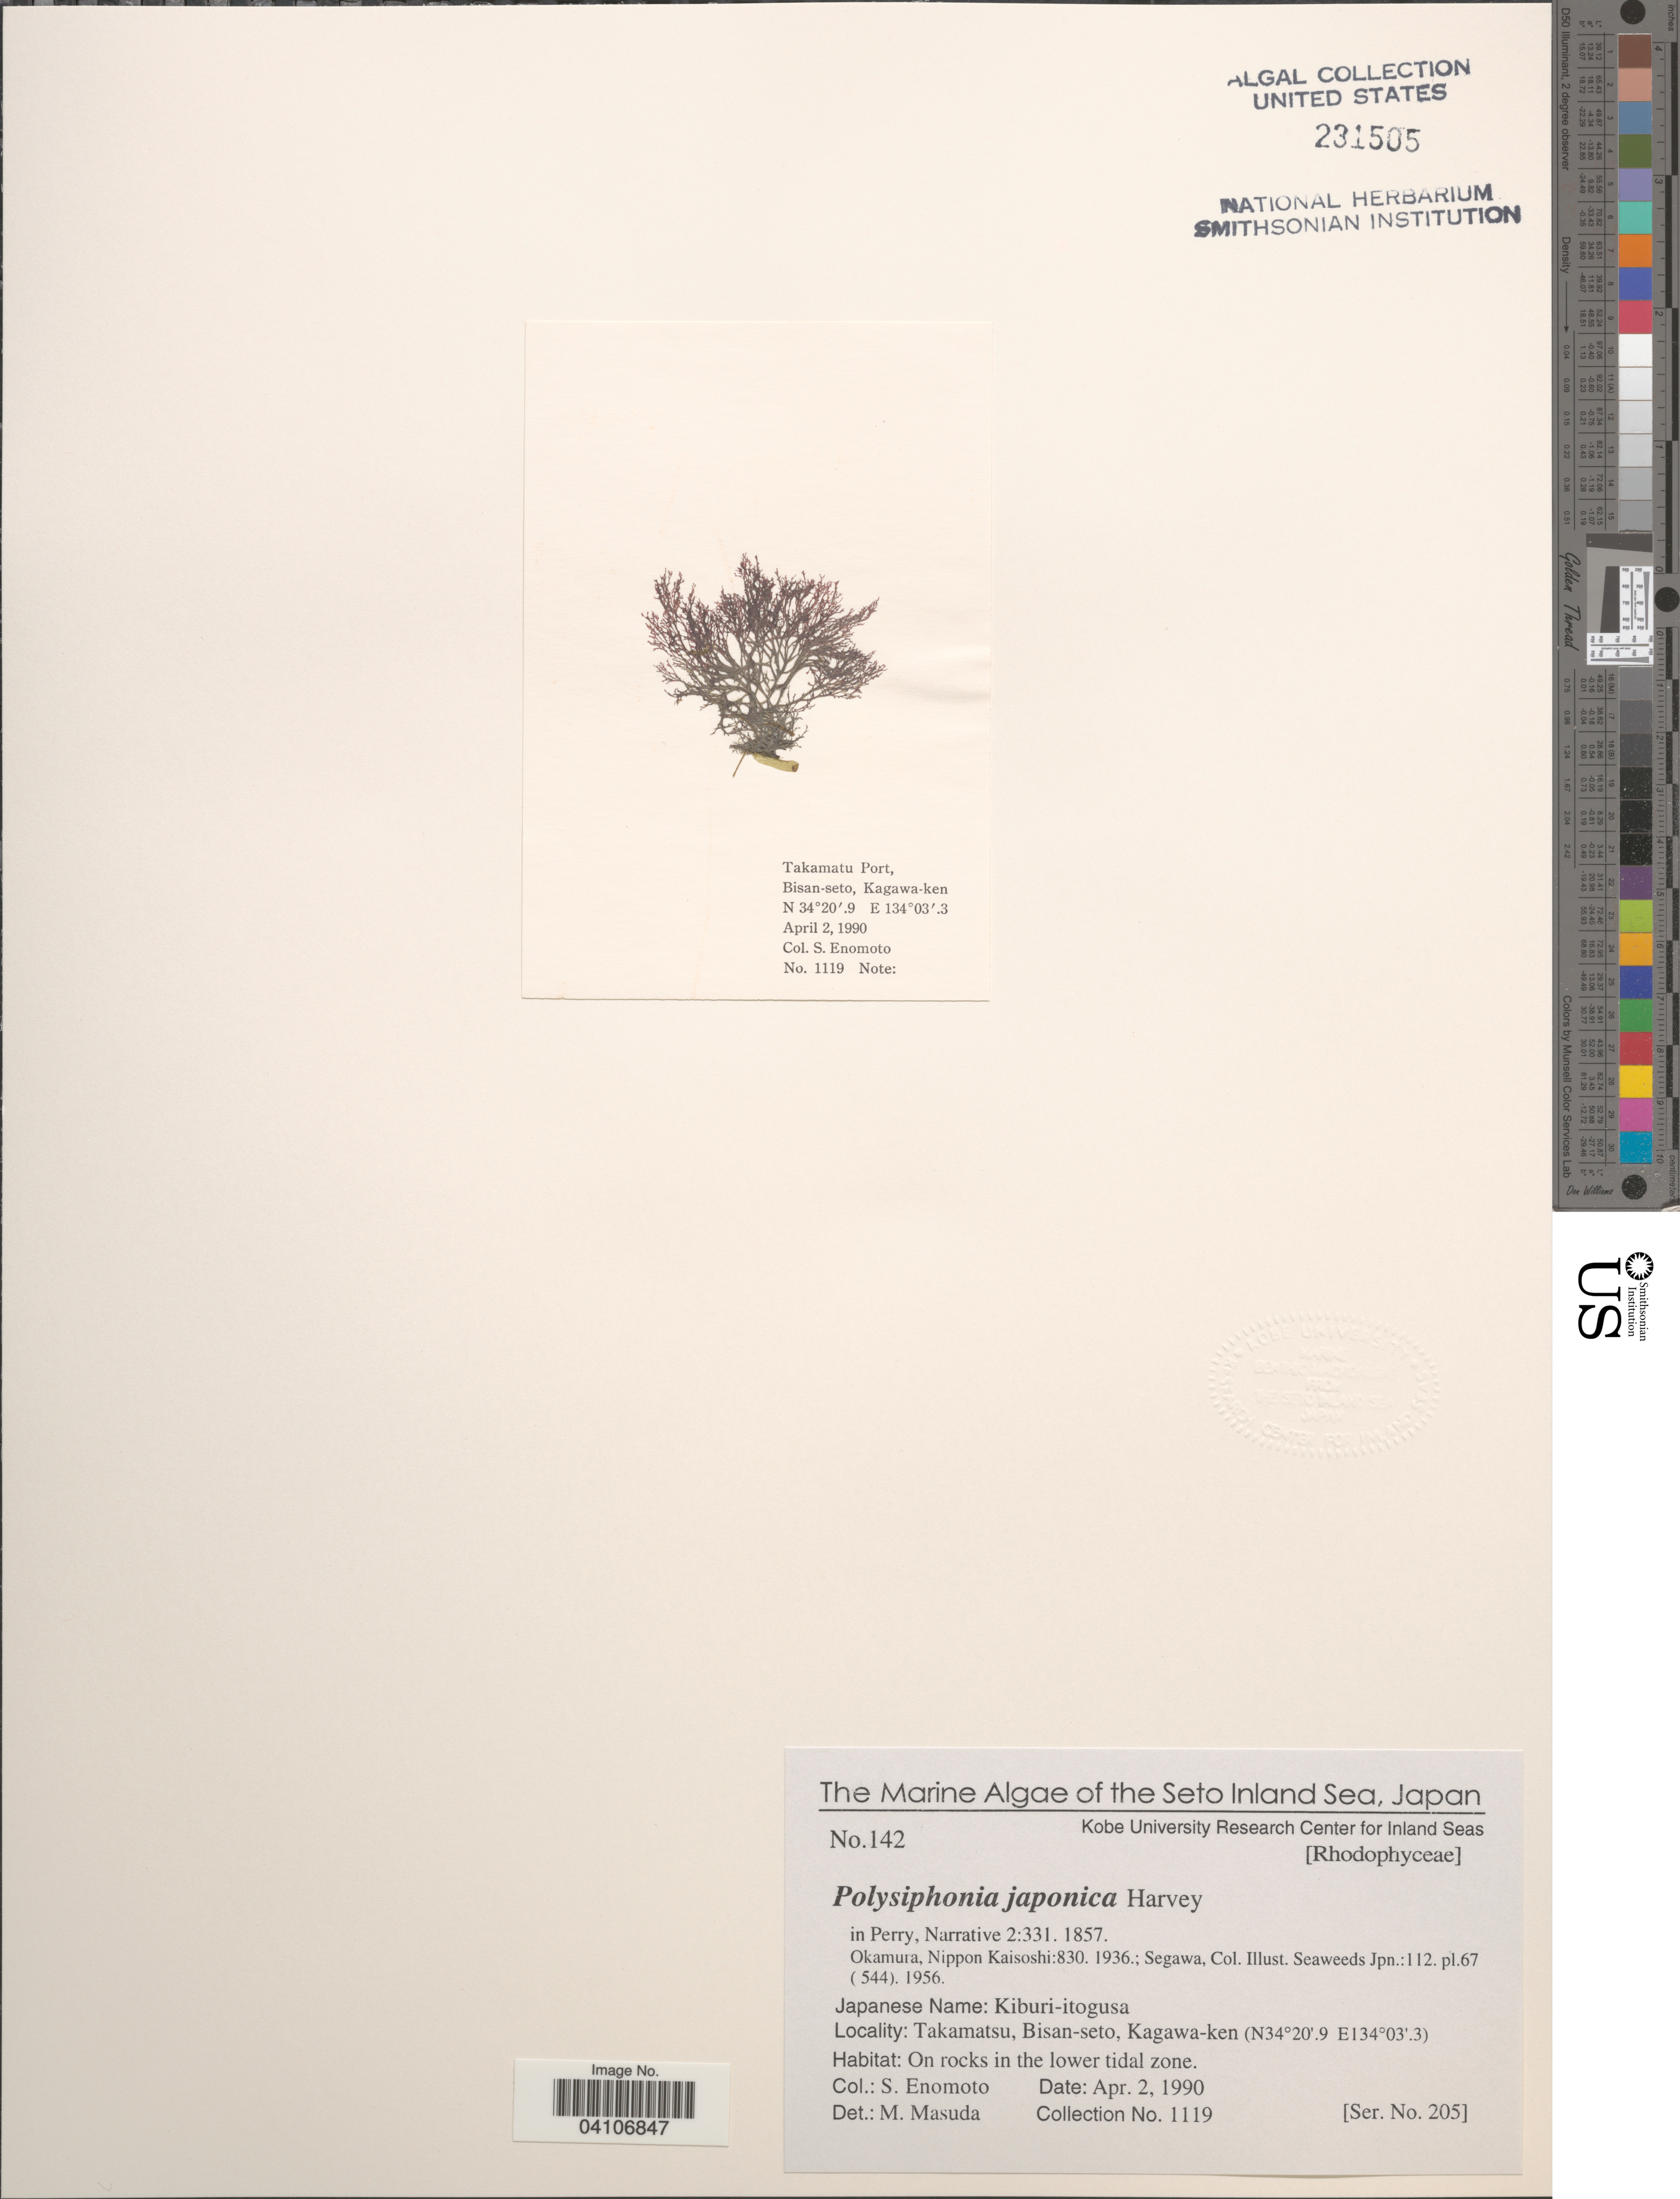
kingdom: Plantae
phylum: Rhodophyta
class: Florideophyceae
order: Ceramiales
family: Rhodomelaceae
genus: Melanothamnus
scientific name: Melanothamnus japonicus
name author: (Harvey) Diaz-Tapia & Maggs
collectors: S. Enomoto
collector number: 1119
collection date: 1990-04-02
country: Japan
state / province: Kagawa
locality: The Seto Inland Sea. Takamatsu, Bisan-seto, Kagawa-ken. On rocks in the lower tidal zone.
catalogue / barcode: US 231505